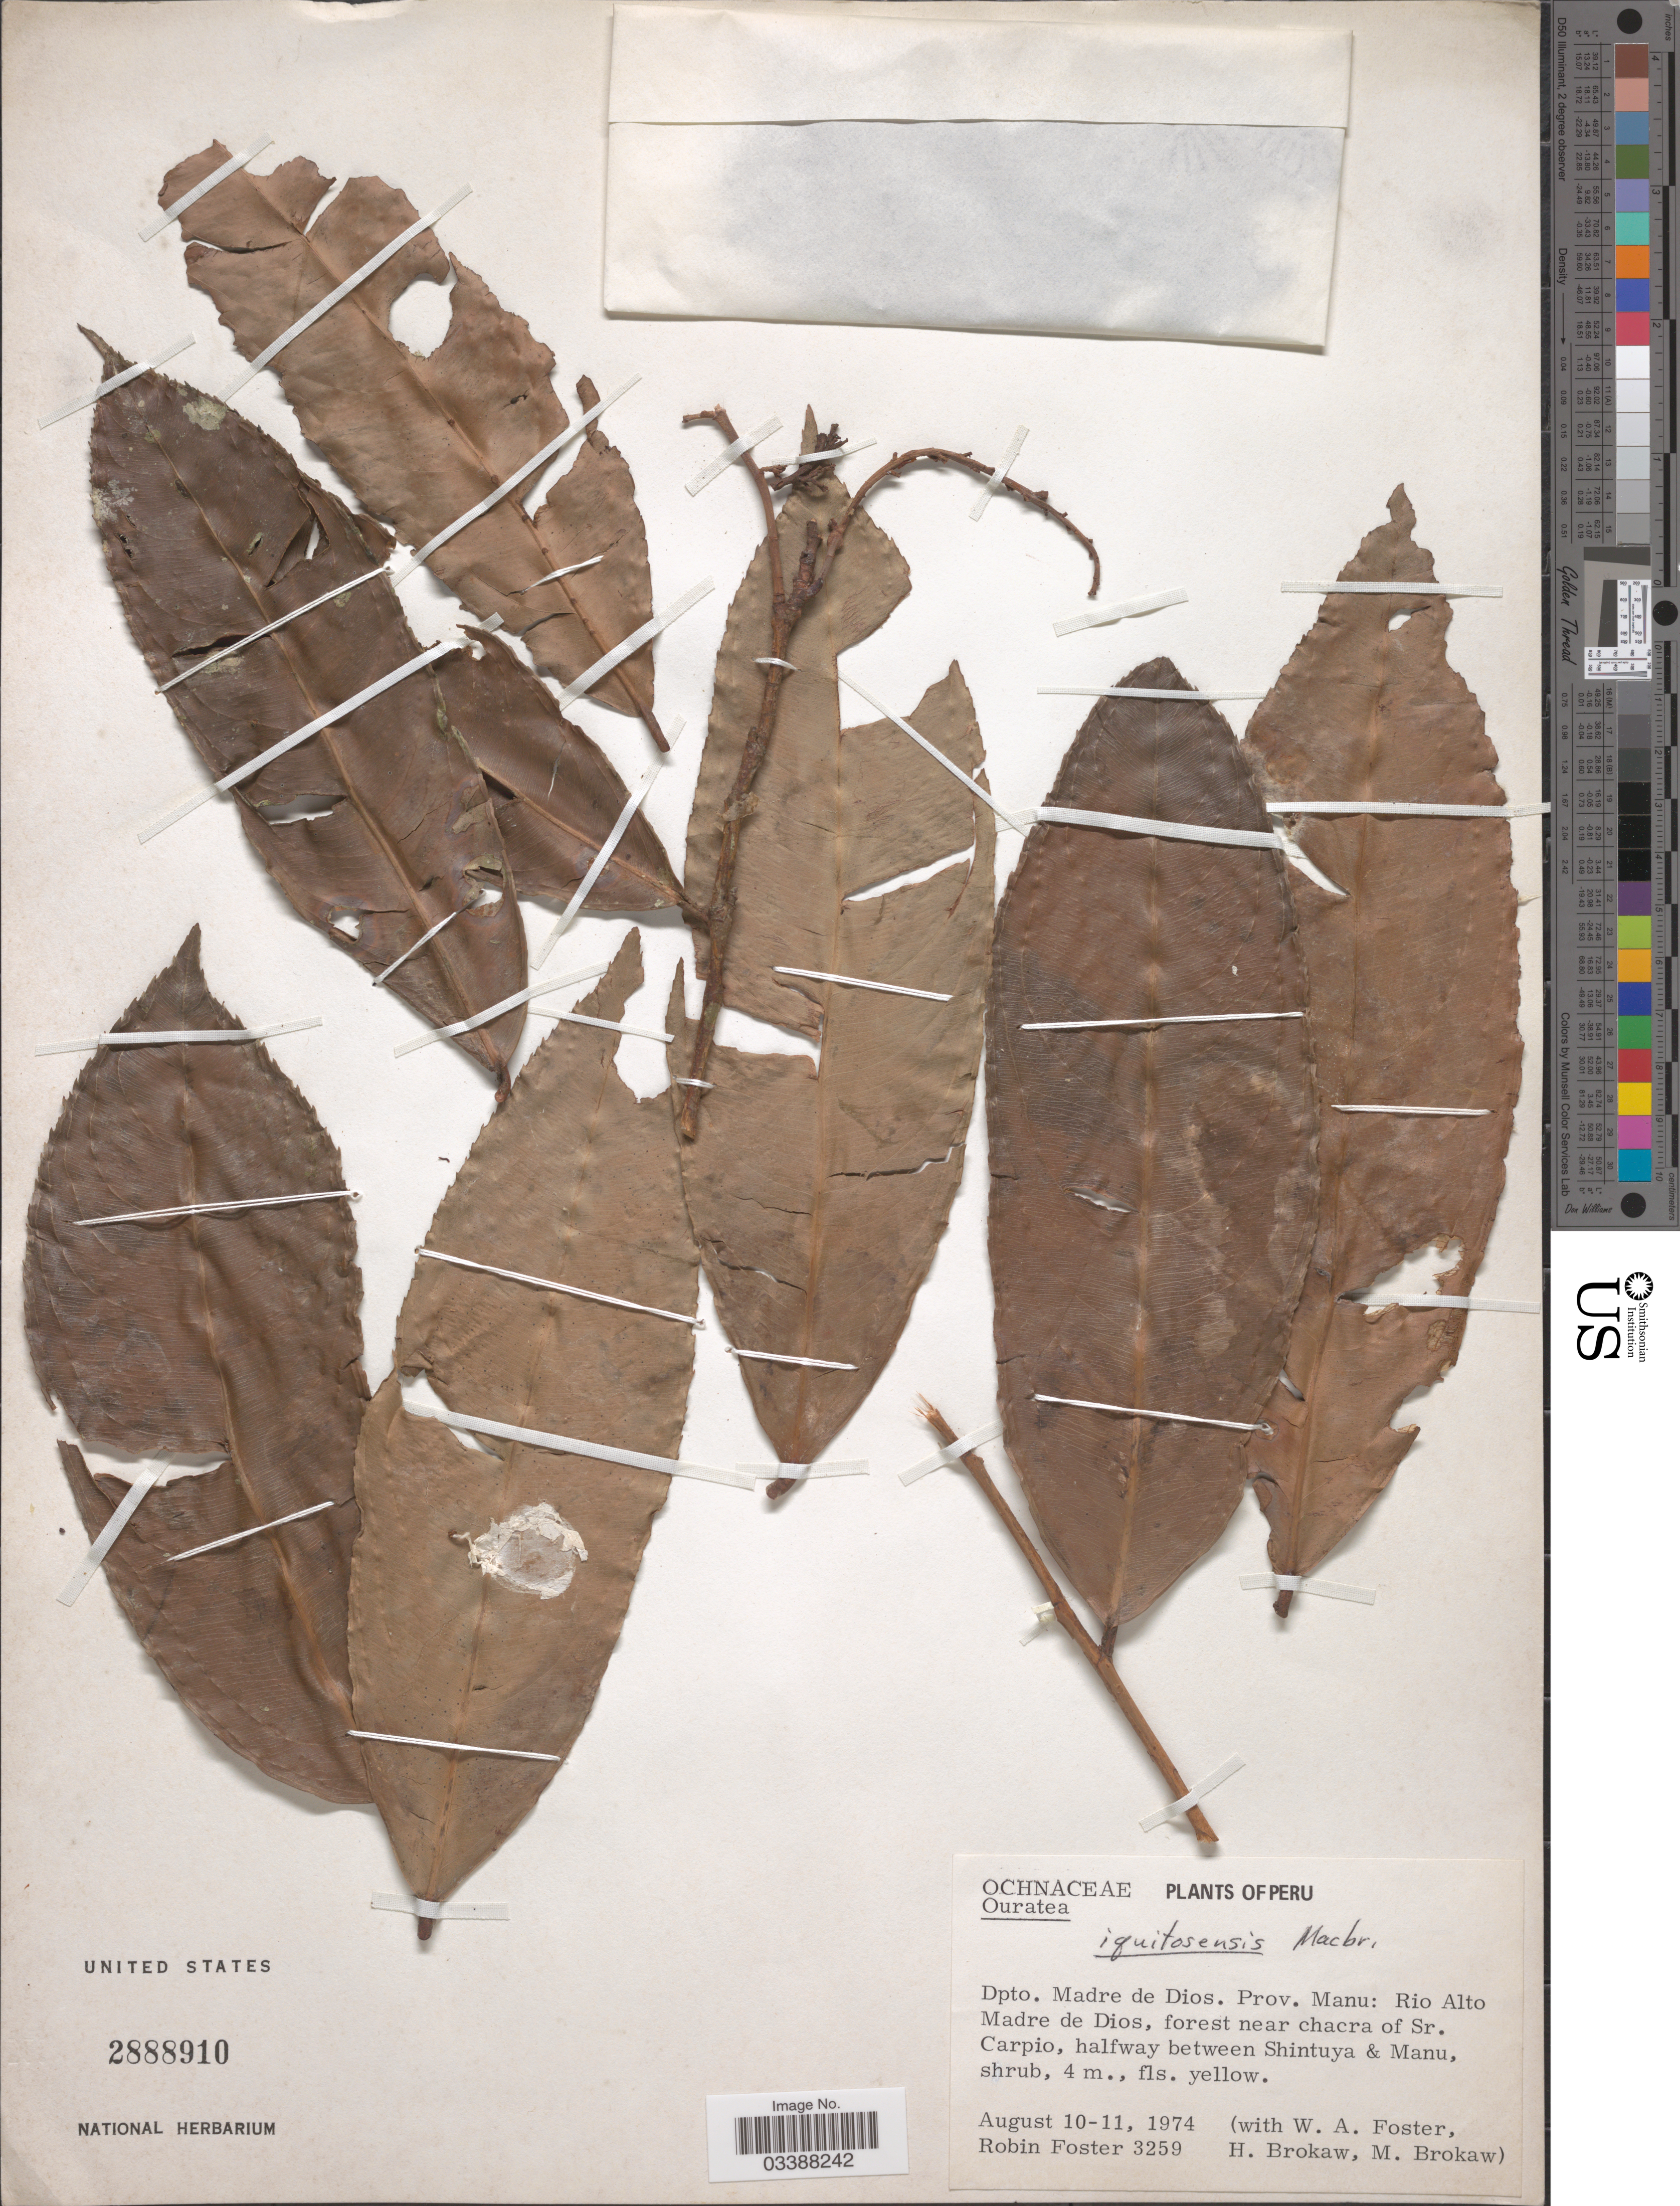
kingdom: Plantae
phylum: Tracheophyta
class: Magnoliopsida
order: Malpighiales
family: Ochnaceae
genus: Ouratea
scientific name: Ouratea iquitoensis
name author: J.F. Macbr.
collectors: R. B. Foster, W. Foster, H. Brokaw & M. Brokaw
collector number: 3259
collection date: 1974-08-10/1974-08-11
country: Peru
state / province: Madre de Dios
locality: Dpto. Madre de Dios. Prov. Manu: Rio Alto Madre de Dios, forest near chacra of Sr. Carpio, halfway between Shintuya & Manu.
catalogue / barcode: US 2888910